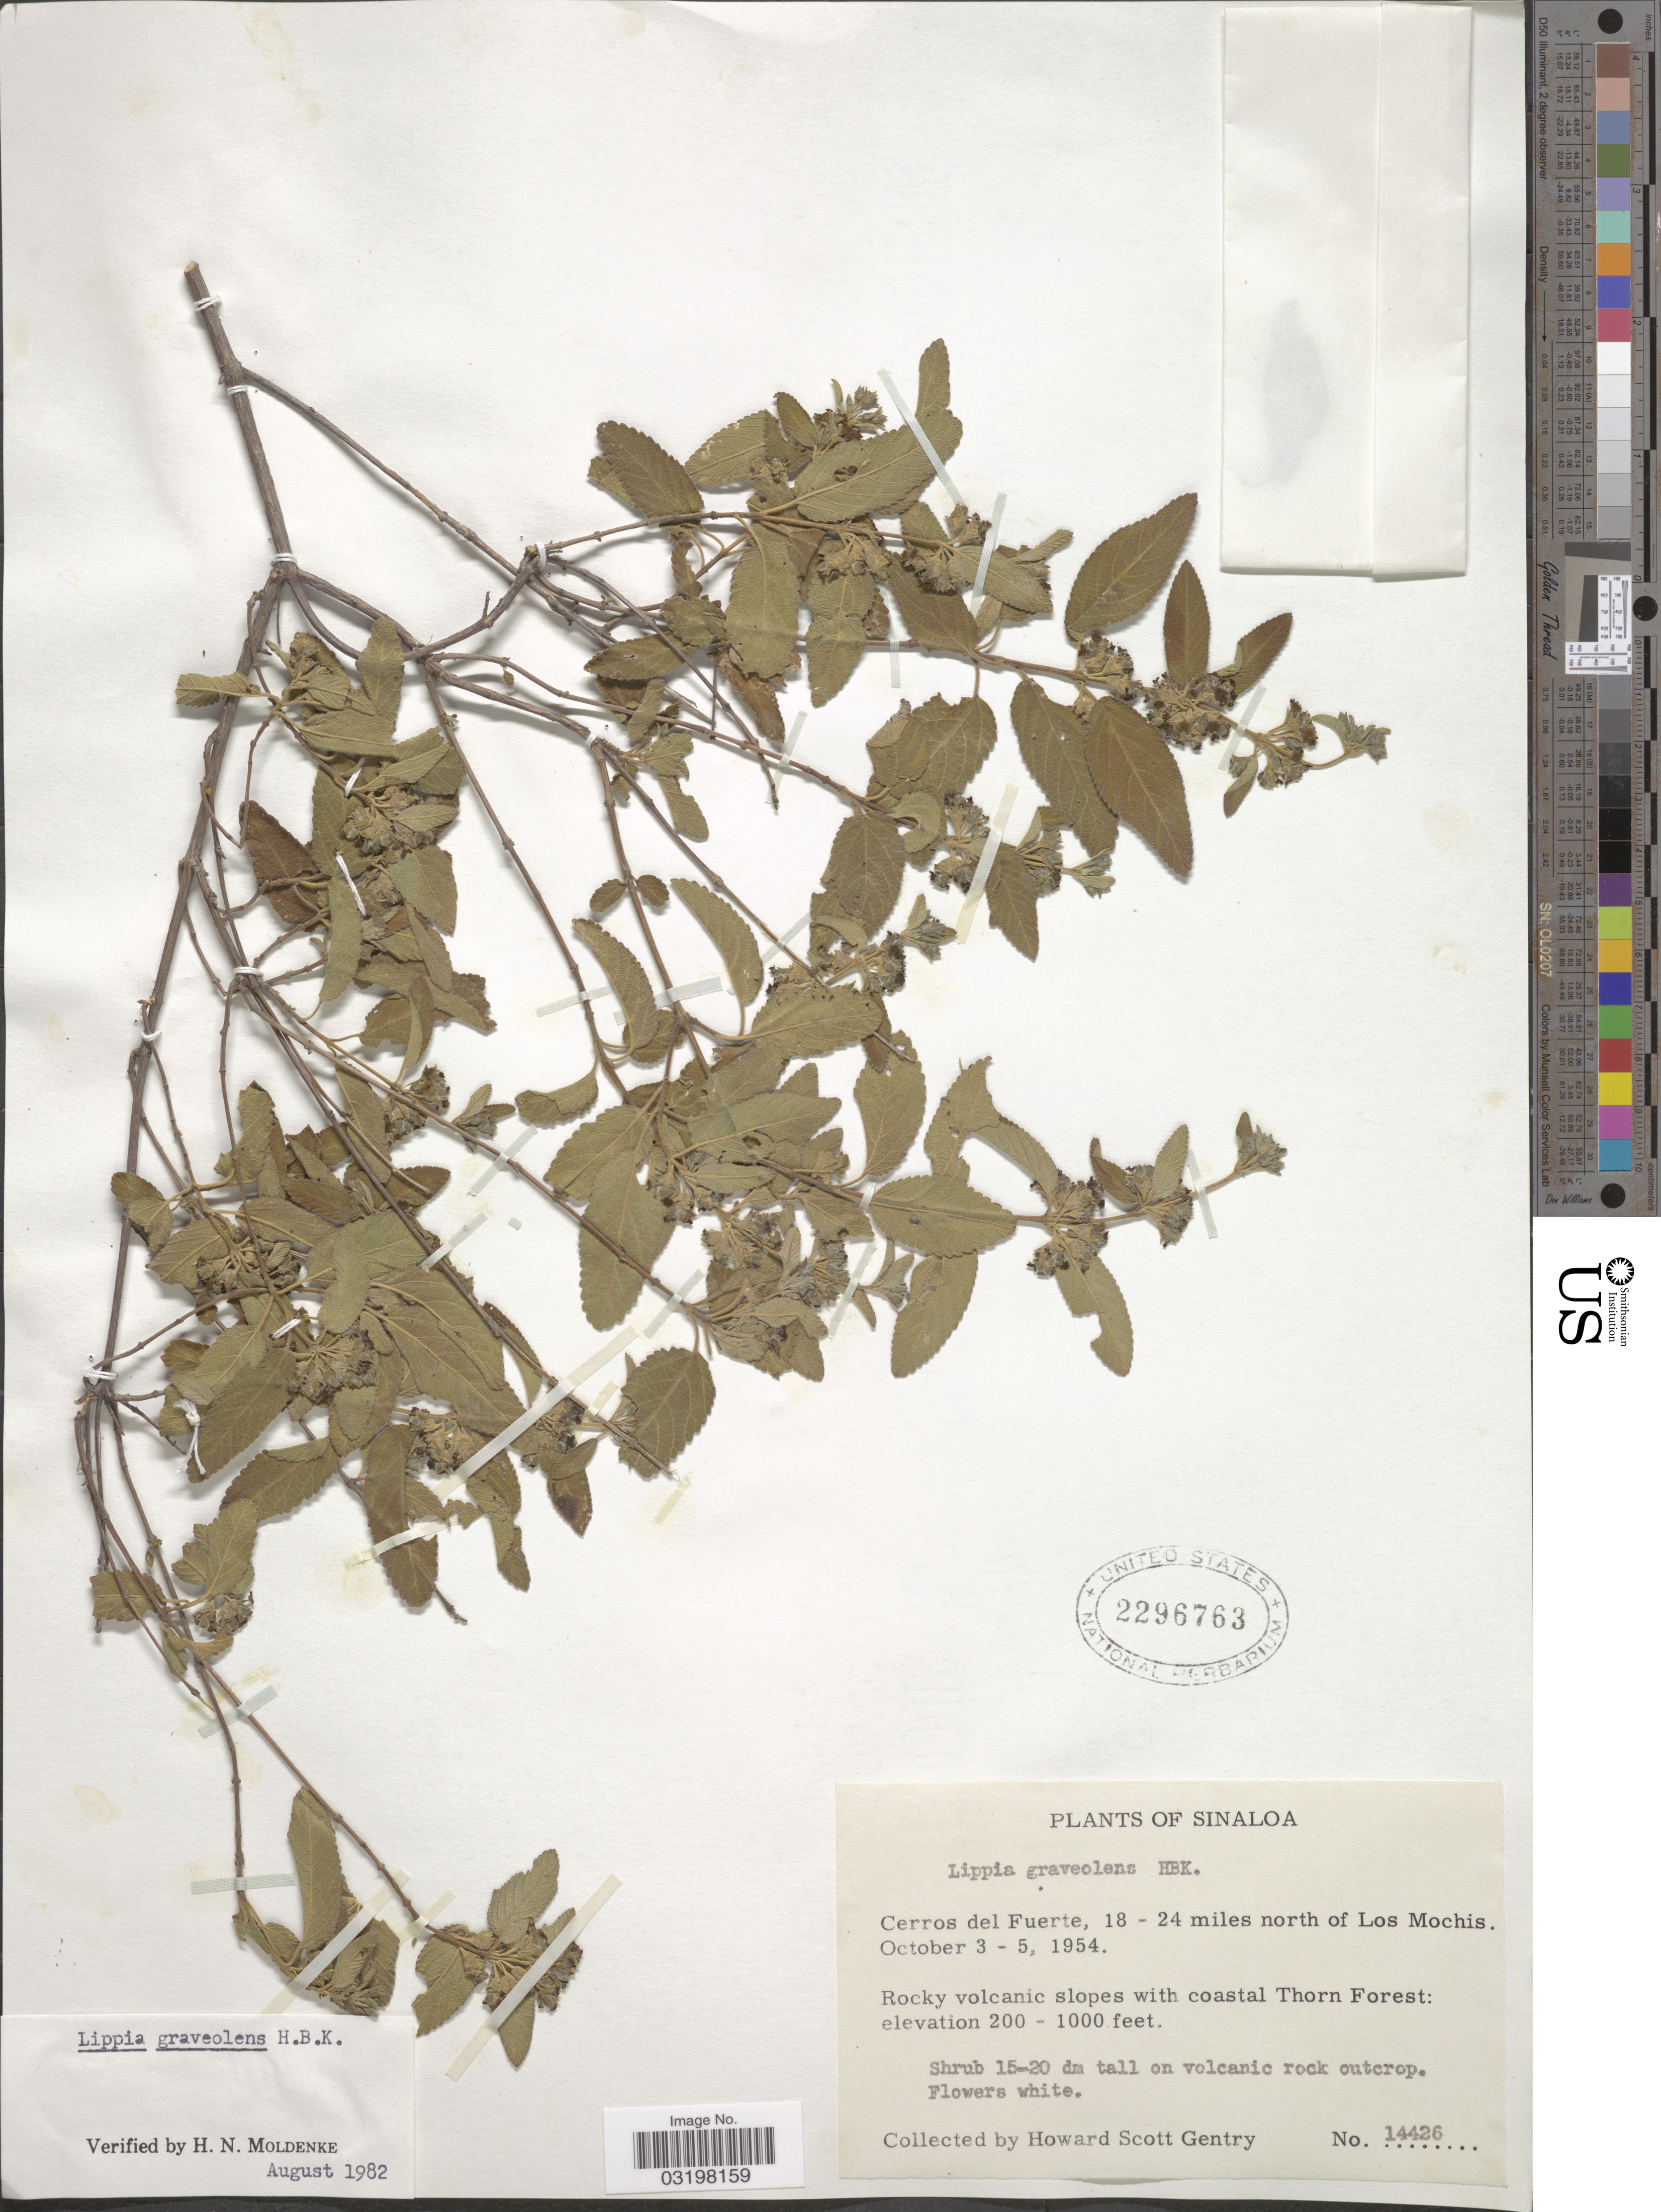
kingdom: Plantae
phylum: Tracheophyta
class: Magnoliopsida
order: Lamiales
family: Verbenaceae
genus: Lippia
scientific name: Lippia graveolens f. graveolens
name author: Kunth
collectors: H. S. Gentry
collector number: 14426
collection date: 1954-10-03/1954-10-05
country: Mexico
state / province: Sinaloa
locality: Cerros del Fuerte, 18-24 miles north of Los Mochis. Rocky volcanic slopes with coastal Thorn Forest.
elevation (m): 61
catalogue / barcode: US 2296763